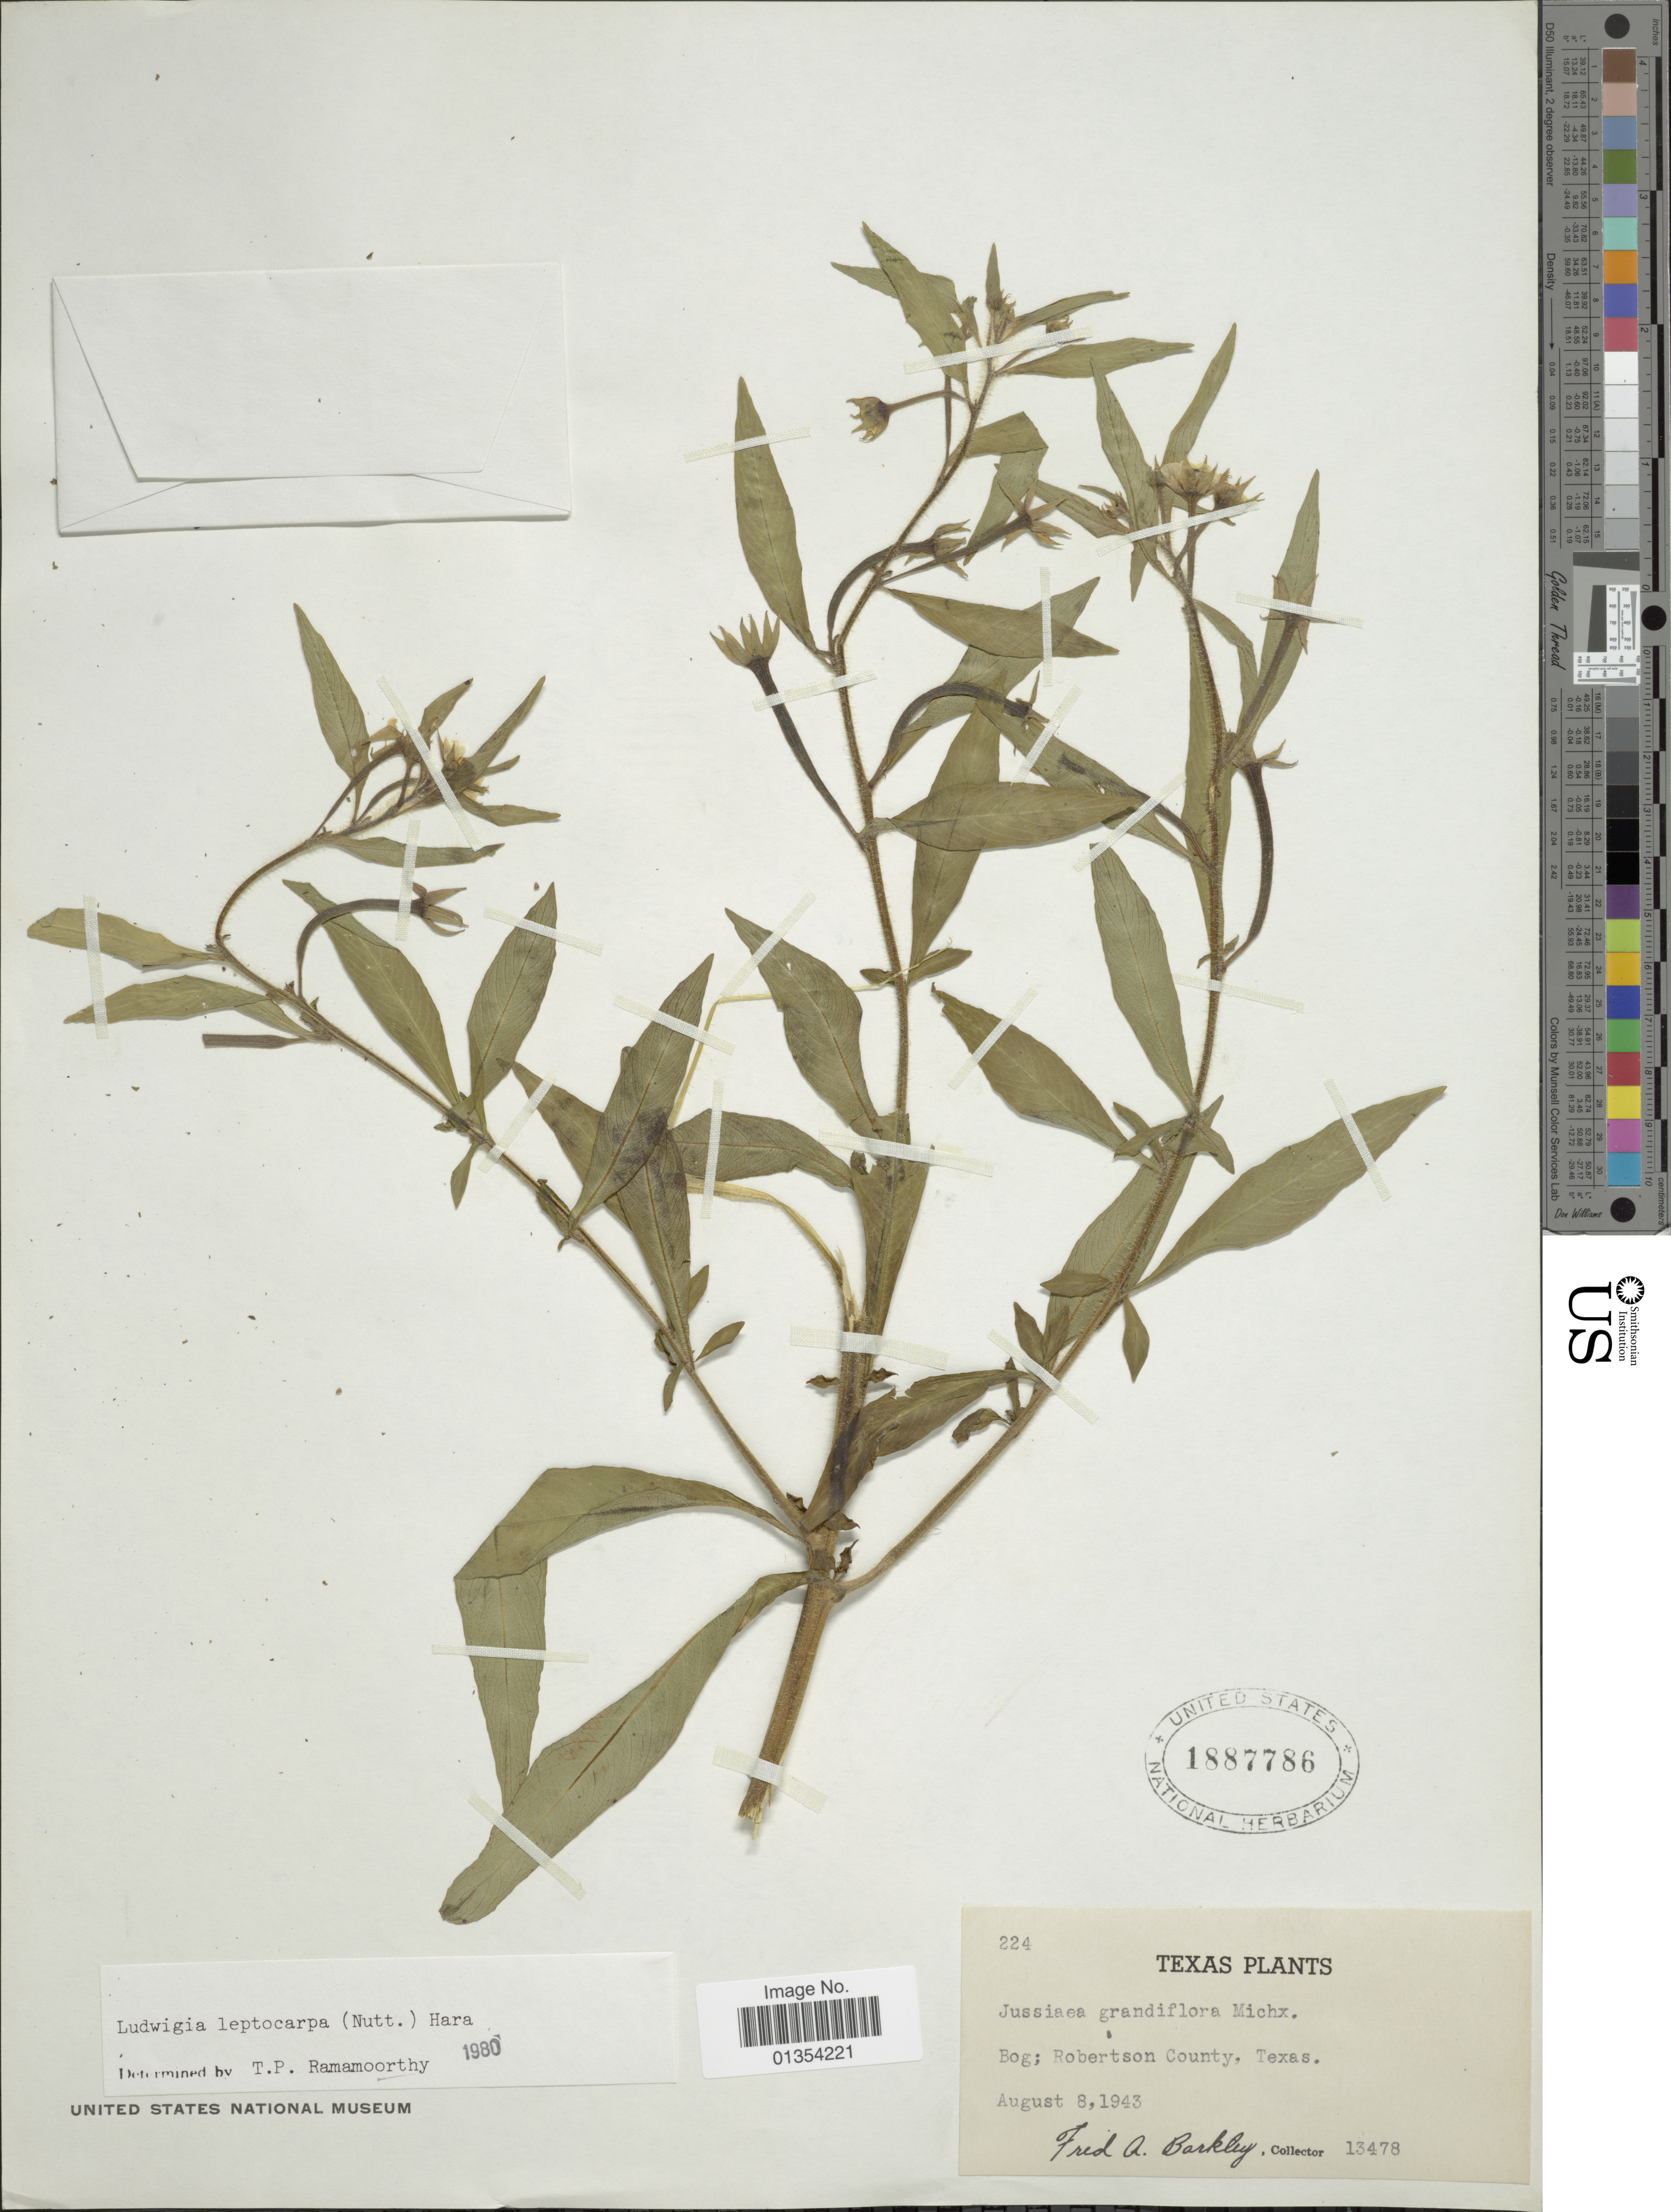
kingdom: Plantae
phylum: Tracheophyta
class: Magnoliopsida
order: Myrtales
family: Onagraceae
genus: Ludwigia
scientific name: Ludwigia leptocarpa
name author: (Nutt.) H. Hara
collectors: F. A. Barkley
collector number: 13478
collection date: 1943-08-08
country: United States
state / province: Texas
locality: Robertson County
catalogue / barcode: US 1887786